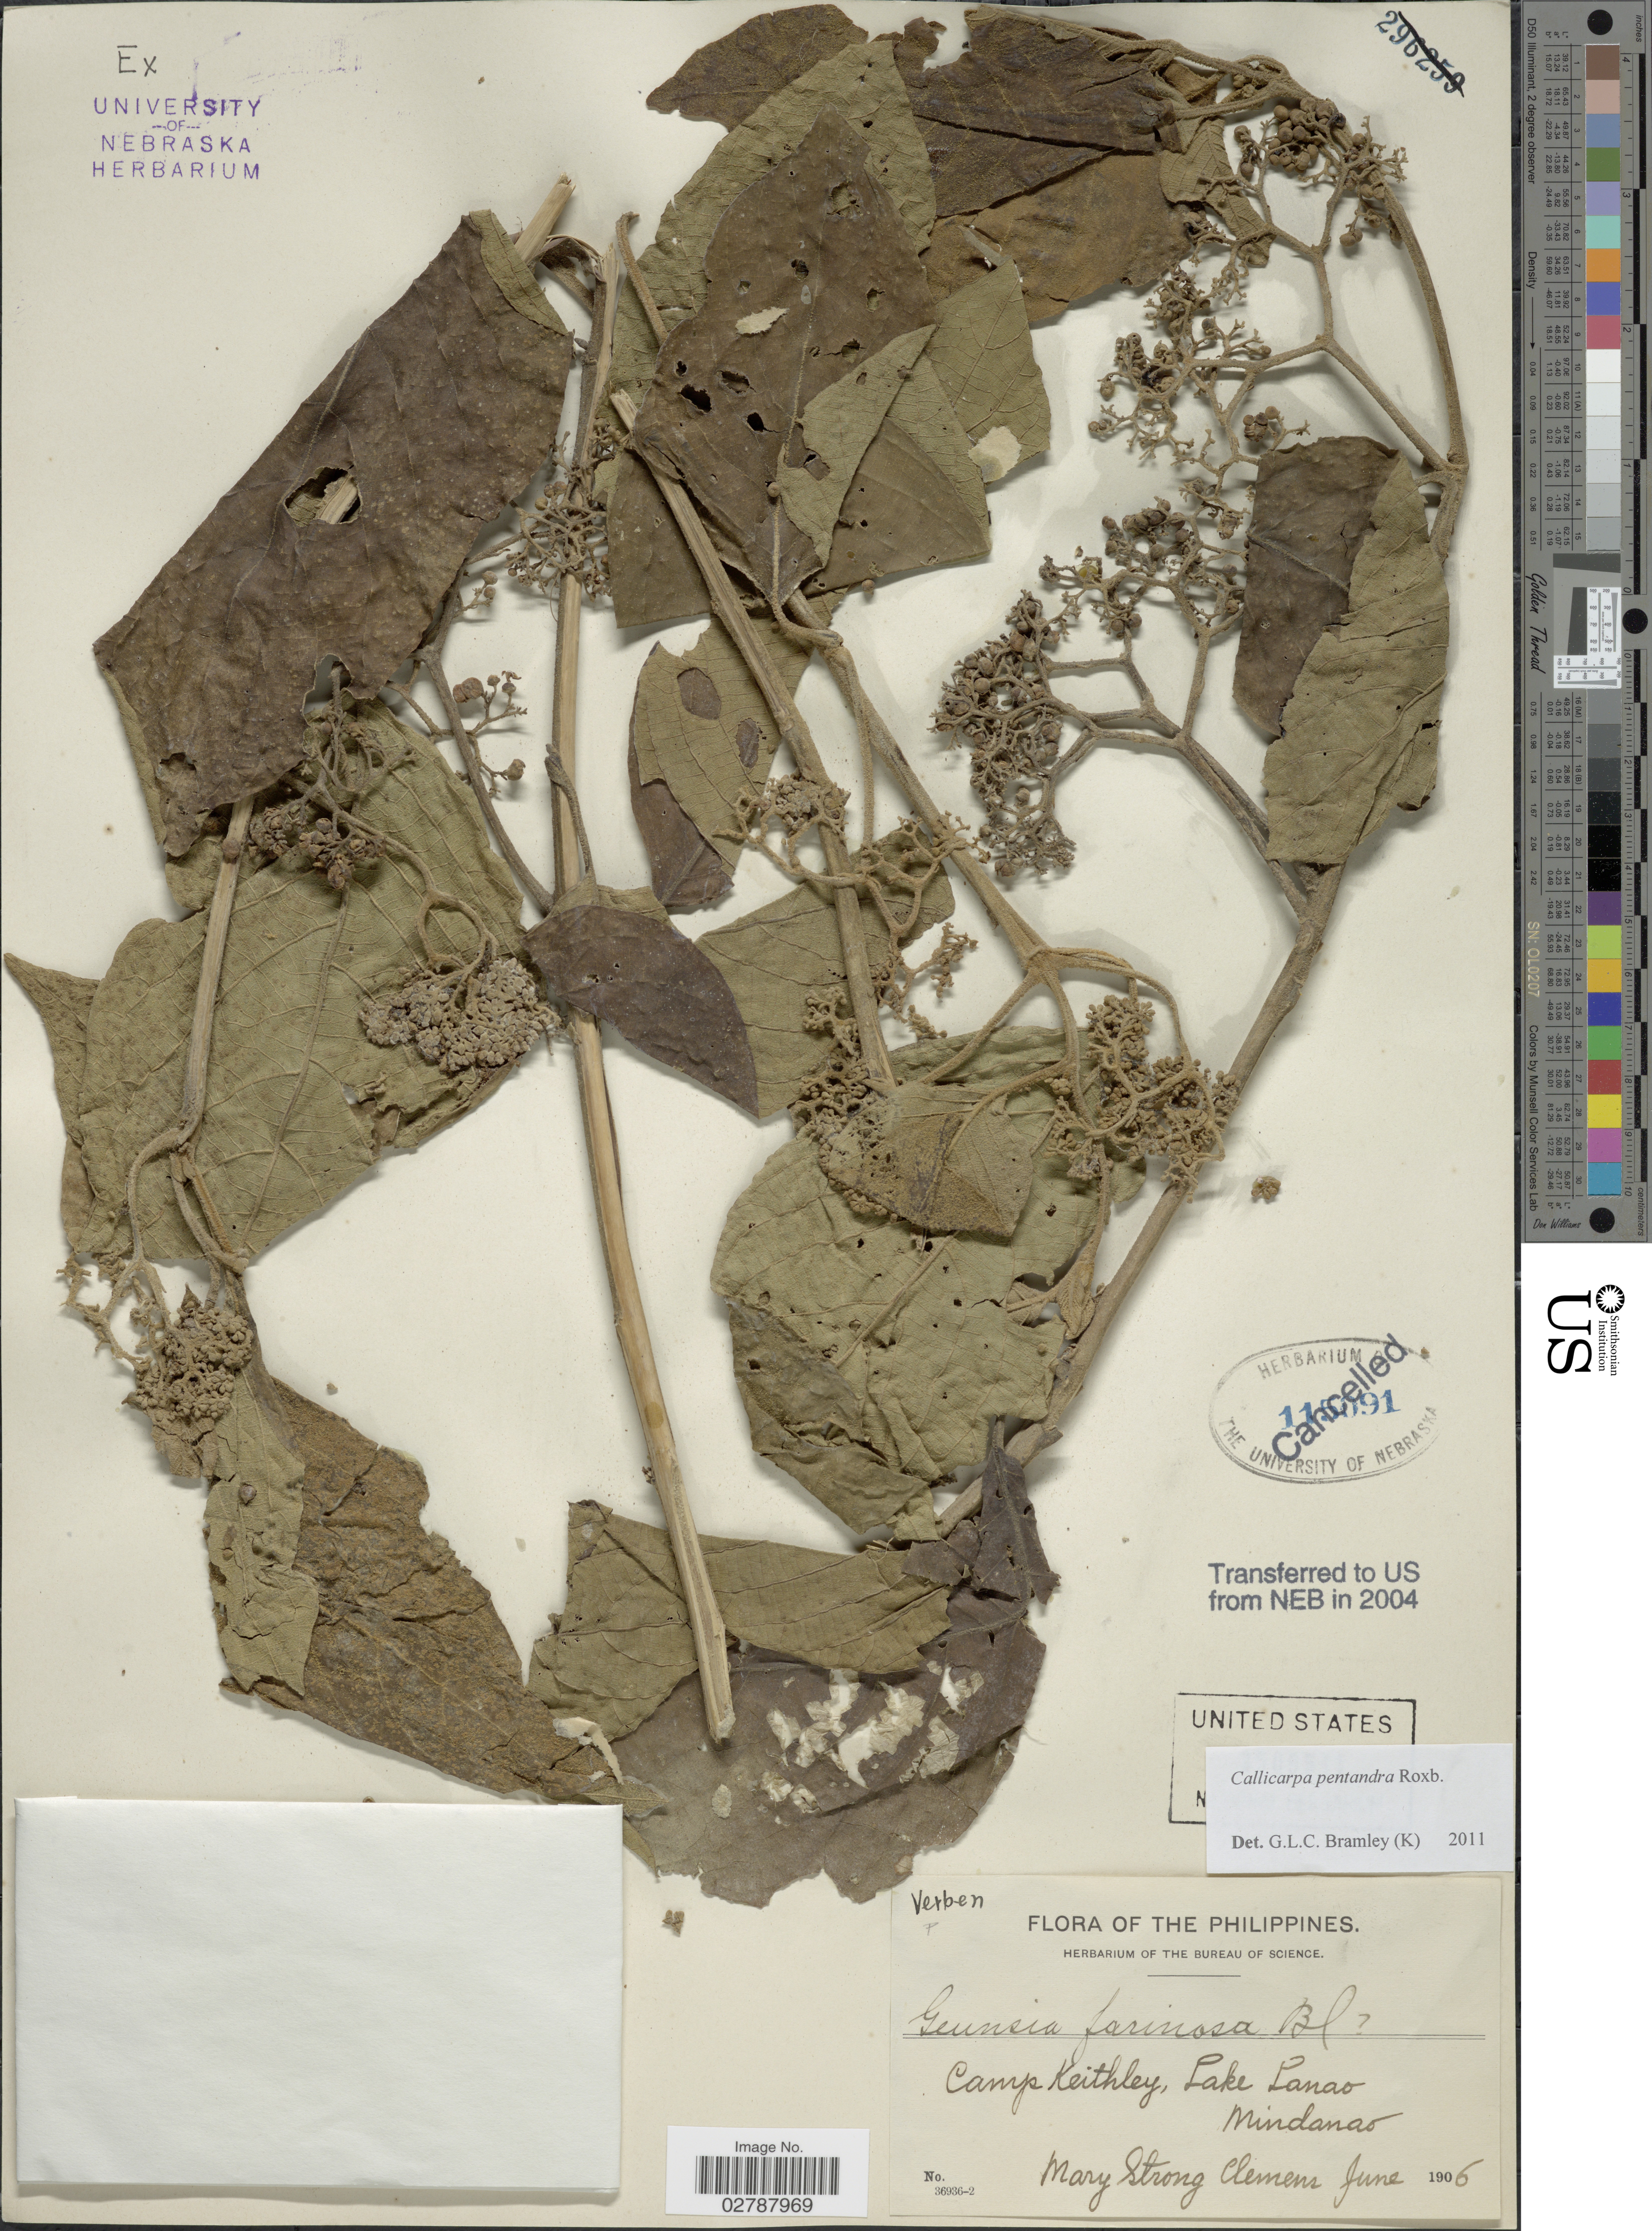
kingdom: Plantae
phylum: Tracheophyta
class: Magnoliopsida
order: Lamiales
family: Lamiaceae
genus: Callicarpa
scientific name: Callicarpa pentandra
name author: Roxb.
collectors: M. S. Clemens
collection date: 1906-06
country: Philippines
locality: Camp Keithley, Lake Lanao, Mindanao.